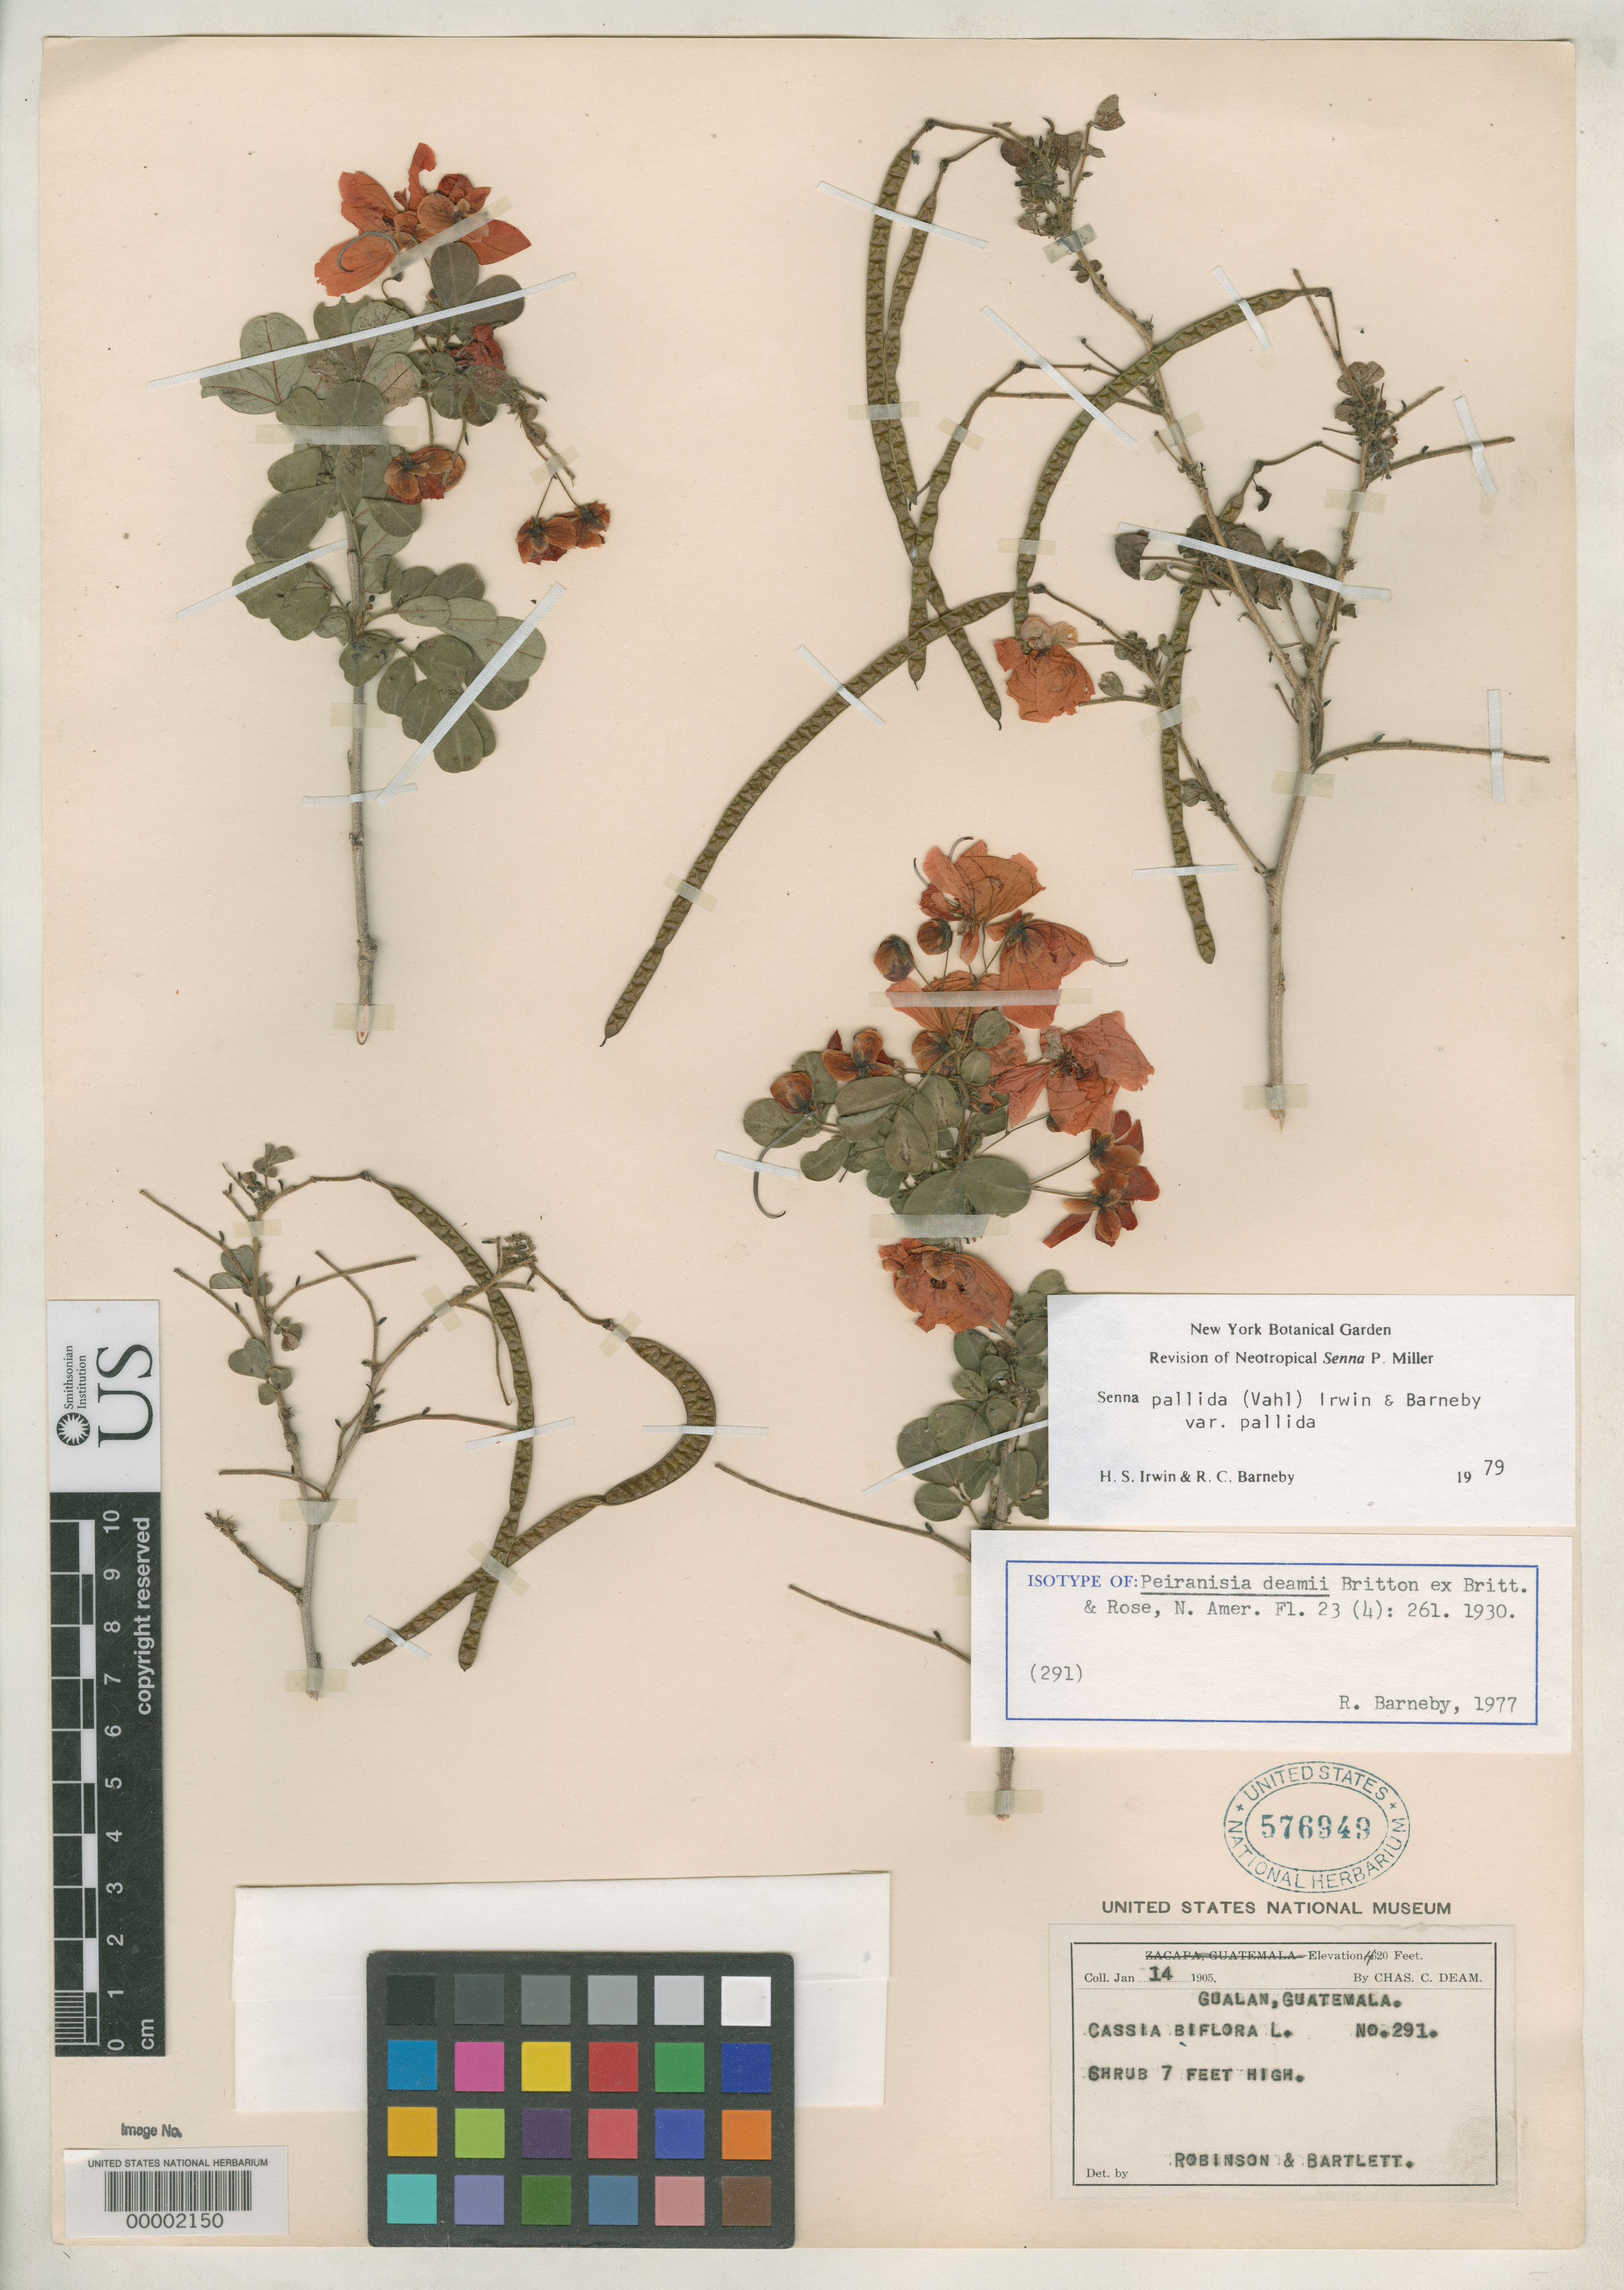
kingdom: Plantae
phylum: Tracheophyta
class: Magnoliopsida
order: Fabales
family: Fabaceae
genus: Peiranisia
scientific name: Peiranisia deamii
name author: Britton in Britton & Rose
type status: Isotype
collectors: C. C. Deam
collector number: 291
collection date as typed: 14 Jan 1905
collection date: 1905-01-14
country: Guatemala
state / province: Zacapa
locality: Gualan; alt. 420 ft.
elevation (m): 128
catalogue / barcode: US 576949